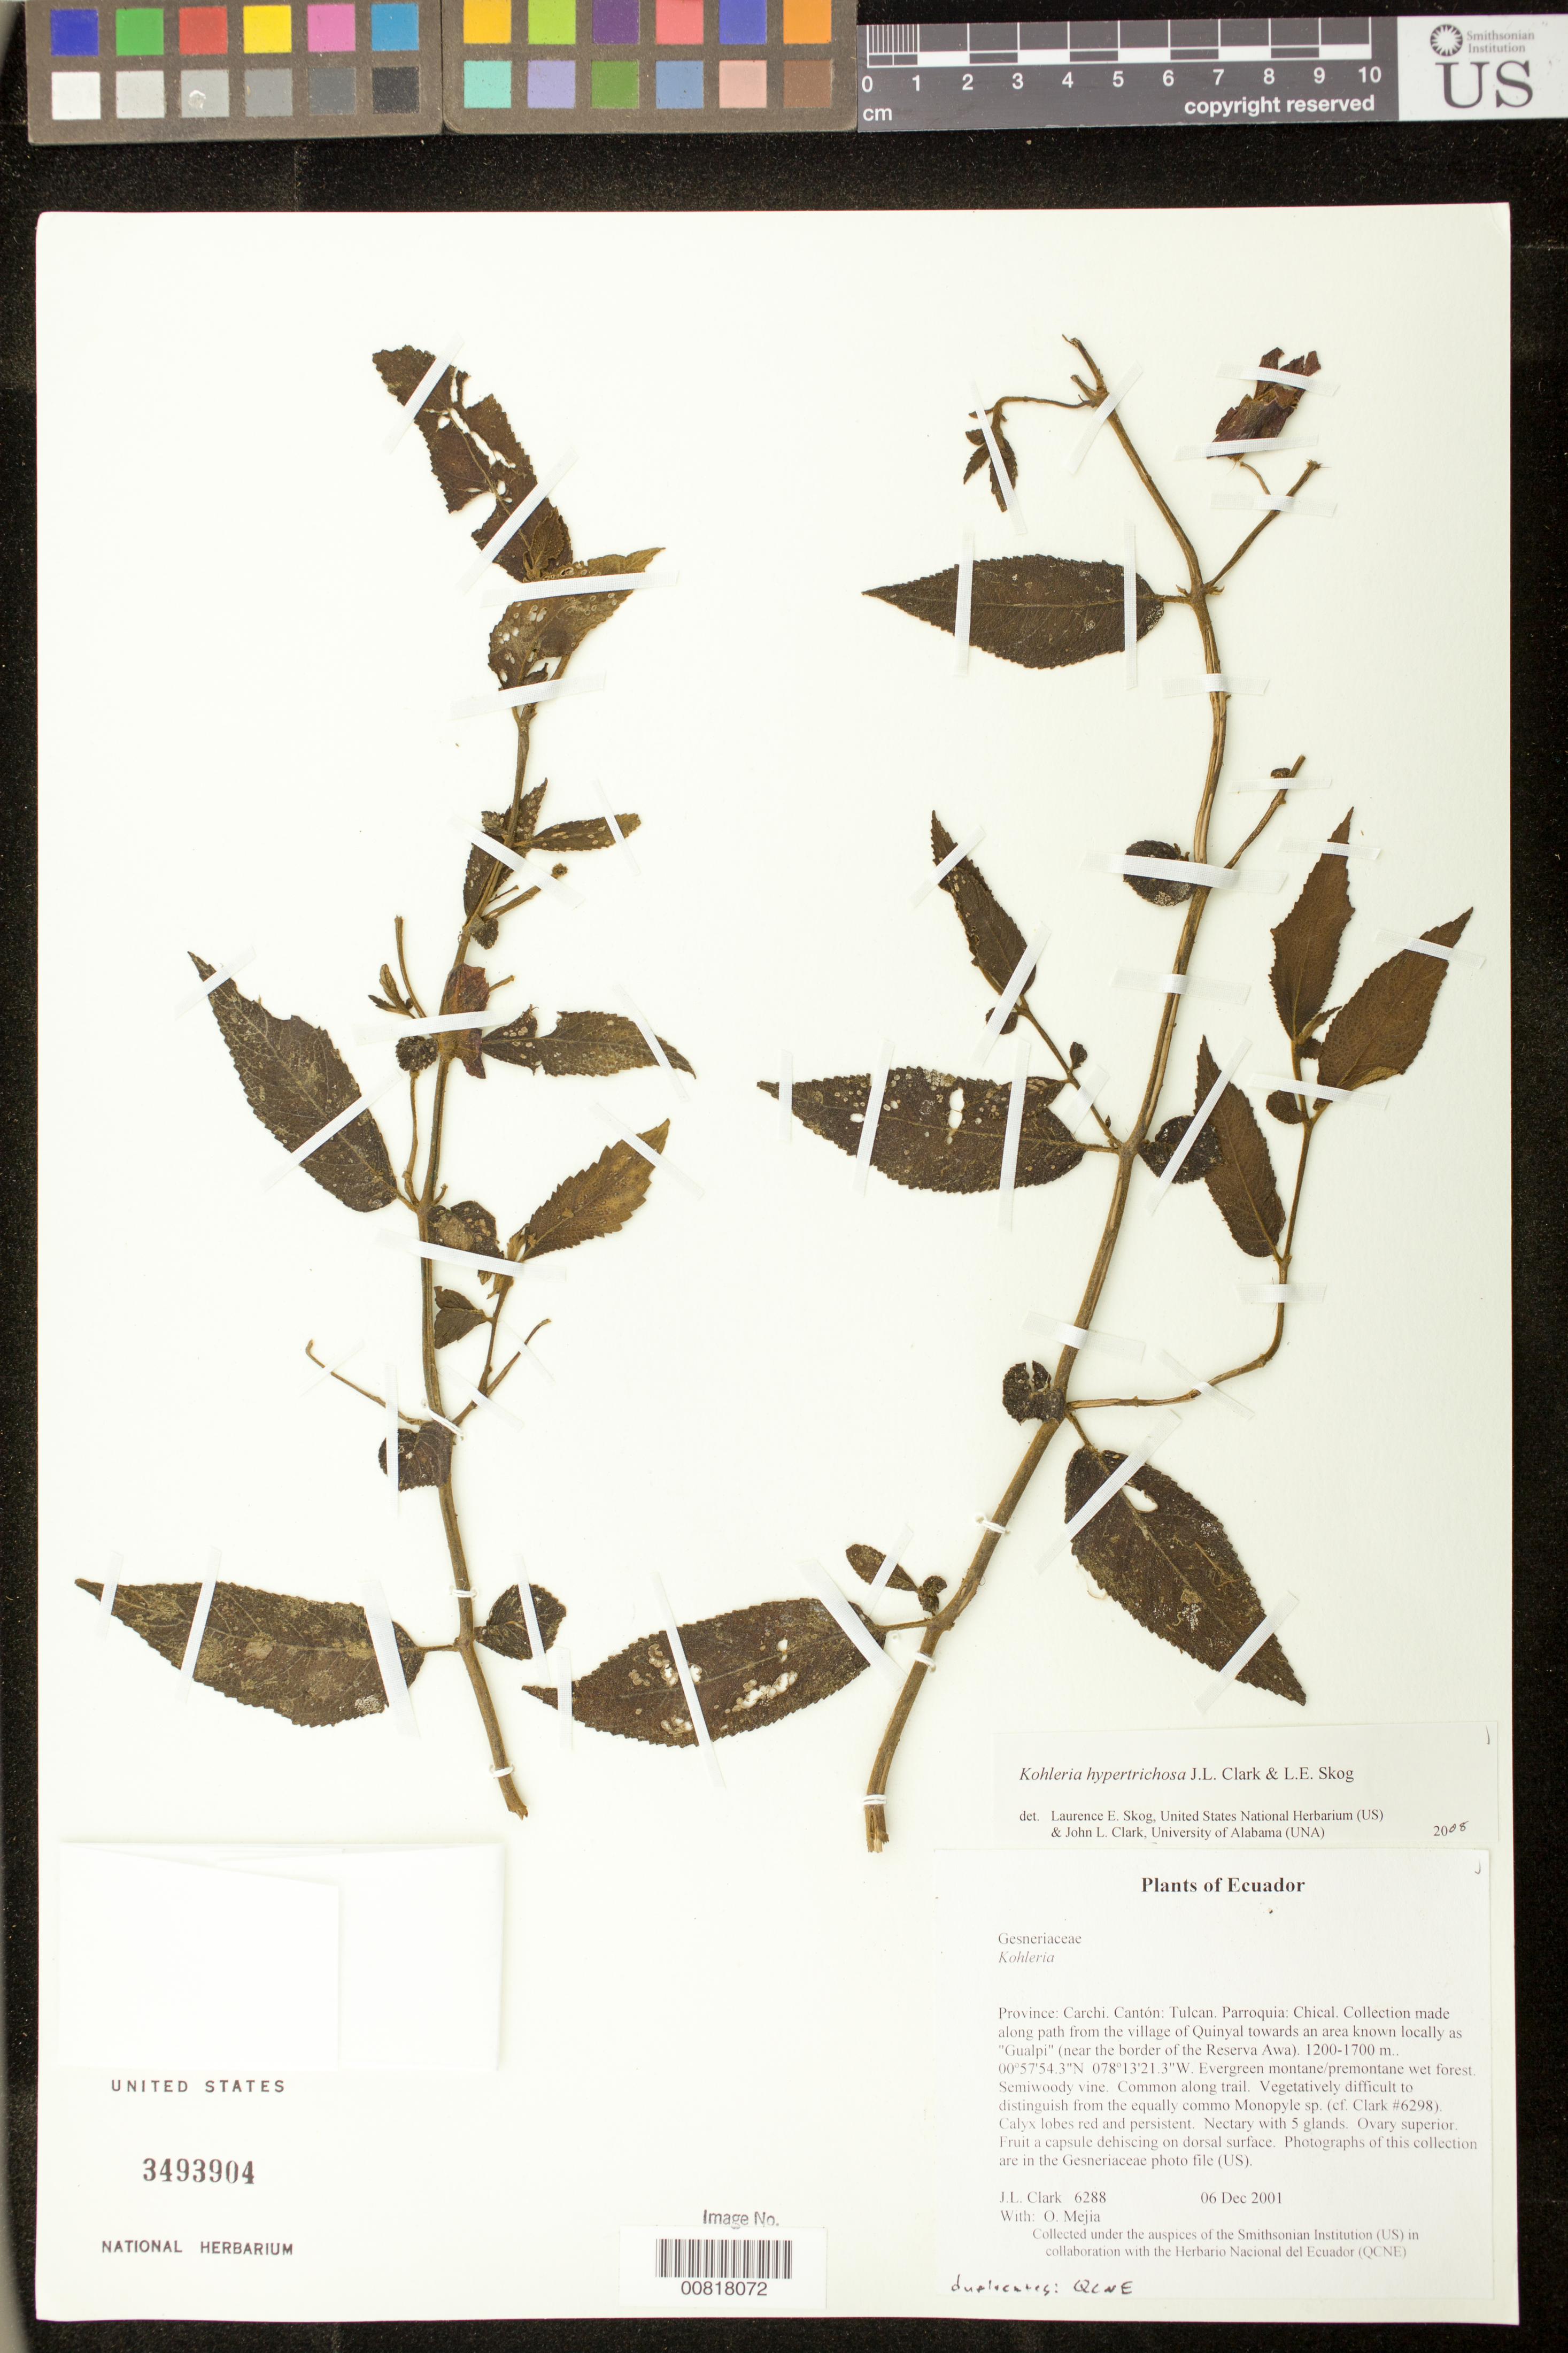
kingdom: Plantae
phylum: Tracheophyta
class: Magnoliopsida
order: Lamiales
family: Gesneriaceae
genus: Kohleria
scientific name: Kohleria hypertrichosa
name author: J.L. Clark & L.E. Skog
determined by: Clark, J. L.; Skog, Laurence E.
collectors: J. L. Clark & O. Mejia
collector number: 6288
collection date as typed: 06 Dec 2001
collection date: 2001-12-06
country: Ecuador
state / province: Carchi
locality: Tulcan. Parroquia: Chical. Collection made along path from the village of Quinyal towards an area known locally as "Gualpi" (near the border of the Reserva Awa).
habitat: Evergreen montane/premontane wet forest.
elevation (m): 1200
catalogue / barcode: US 3493904